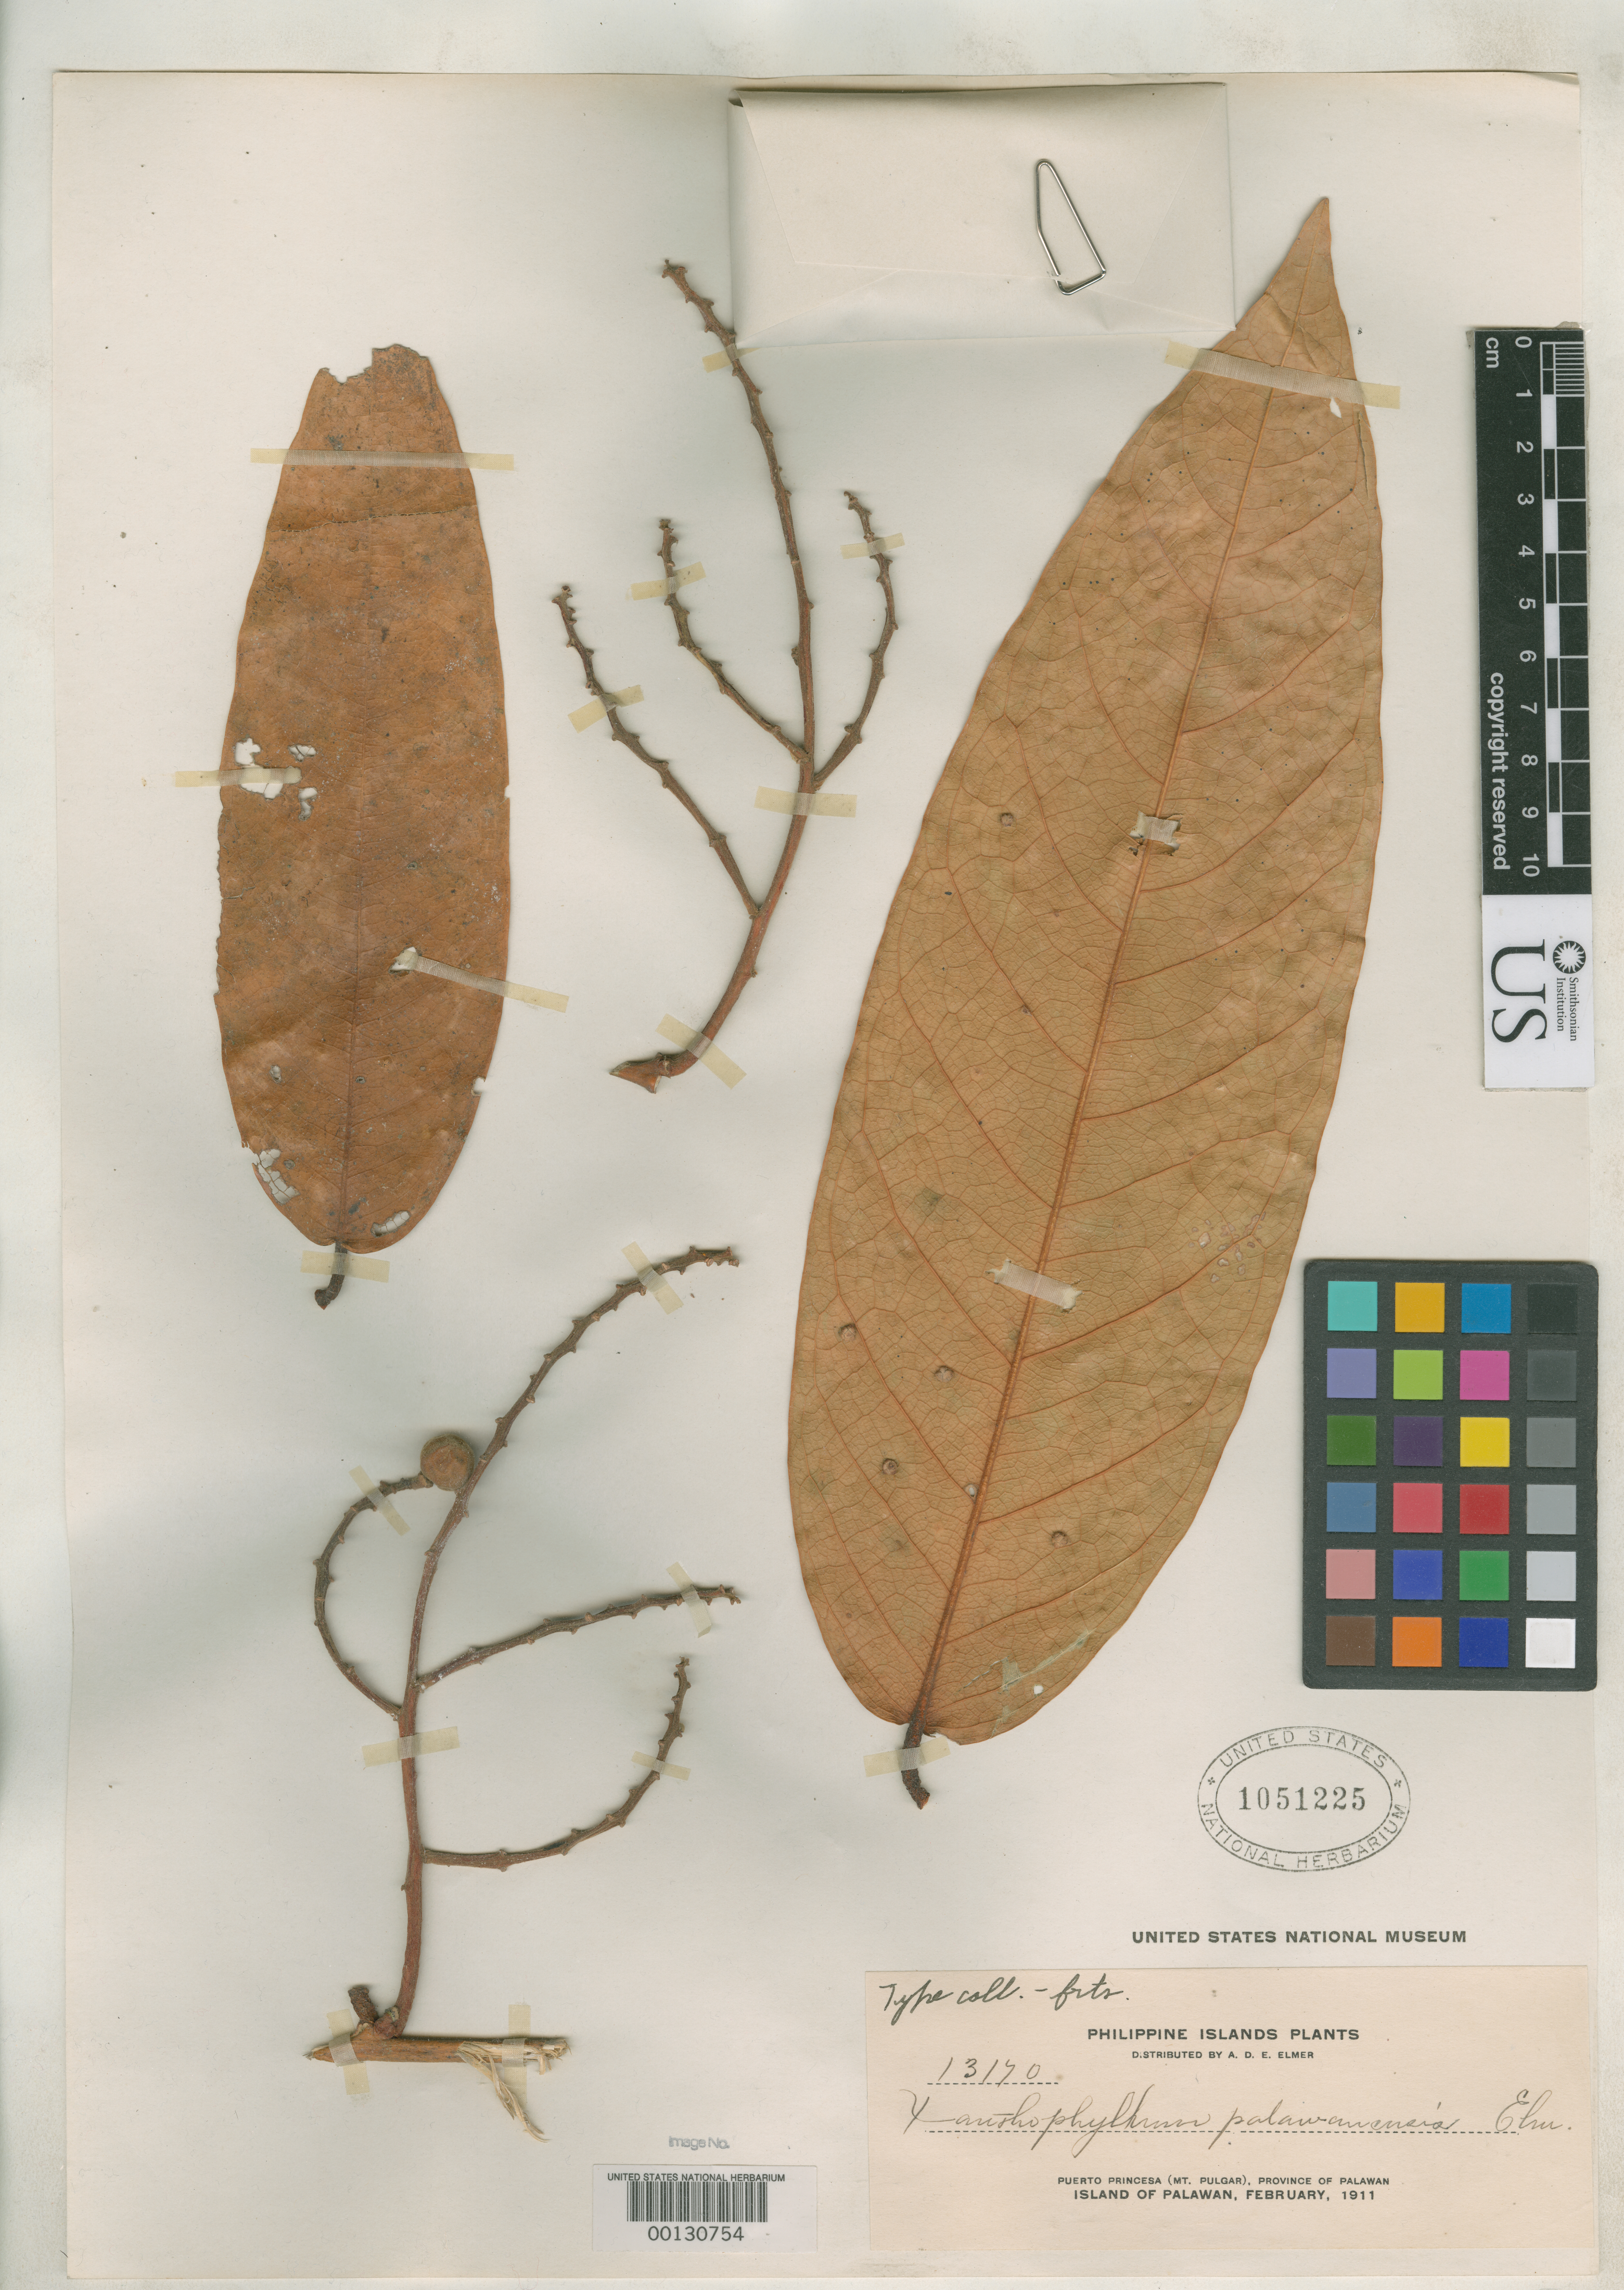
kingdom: Plantae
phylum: Tracheophyta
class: Magnoliopsida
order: Fabales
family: Polygalaceae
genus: Xanthophyllum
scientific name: Xanthophyllum palawanensis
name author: Elmer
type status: Isosyntype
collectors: A. D. E. Elmer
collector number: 13170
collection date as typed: Feb 1911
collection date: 1911-02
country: Philippines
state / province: Mimaropa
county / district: Palawan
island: Palawan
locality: Puerto Princesa, Mt. Pulgar.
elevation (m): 229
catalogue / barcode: US 1051225